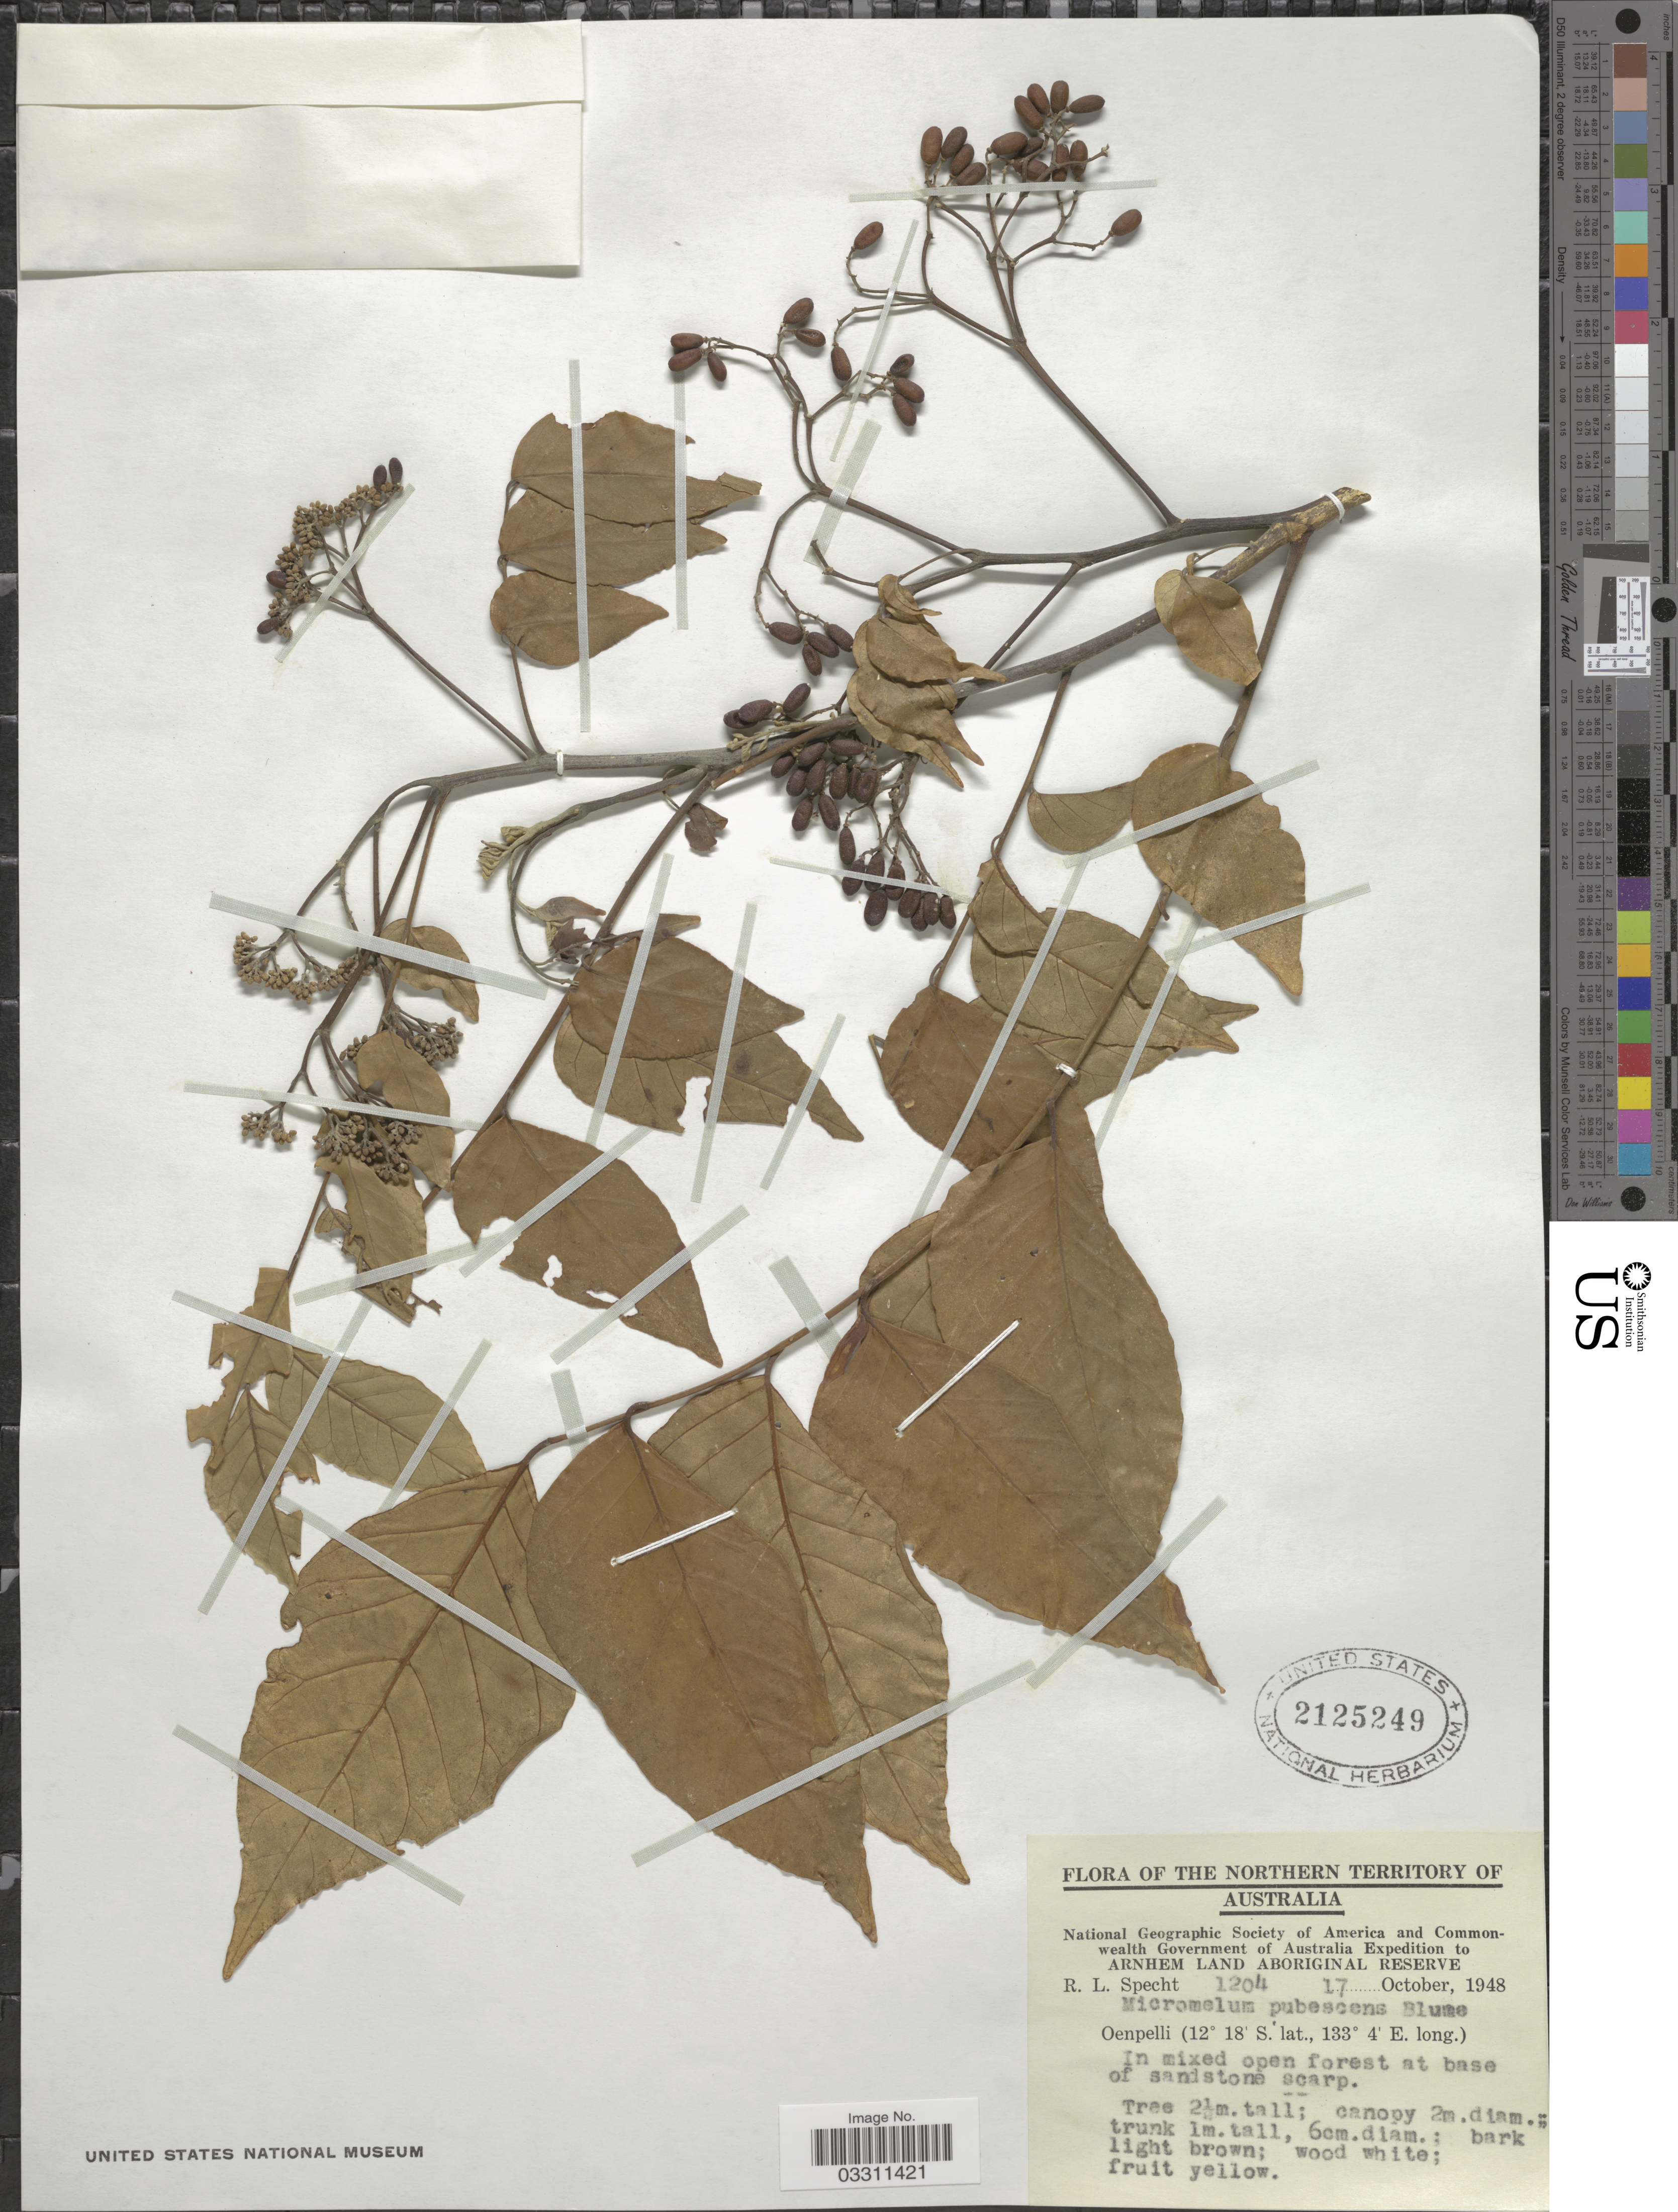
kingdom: Plantae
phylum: Tracheophyta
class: Magnoliopsida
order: Sapindales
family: Rutaceae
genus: Micromelum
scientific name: Micromelum minutum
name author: (G. Forst.) Wight & Arn.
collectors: R. L. Specht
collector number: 1204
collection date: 1948-10-17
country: Australia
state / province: Northern Territory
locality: Arnhem Land Aboriginal Reserve. Oenpelli.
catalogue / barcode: US 2125249